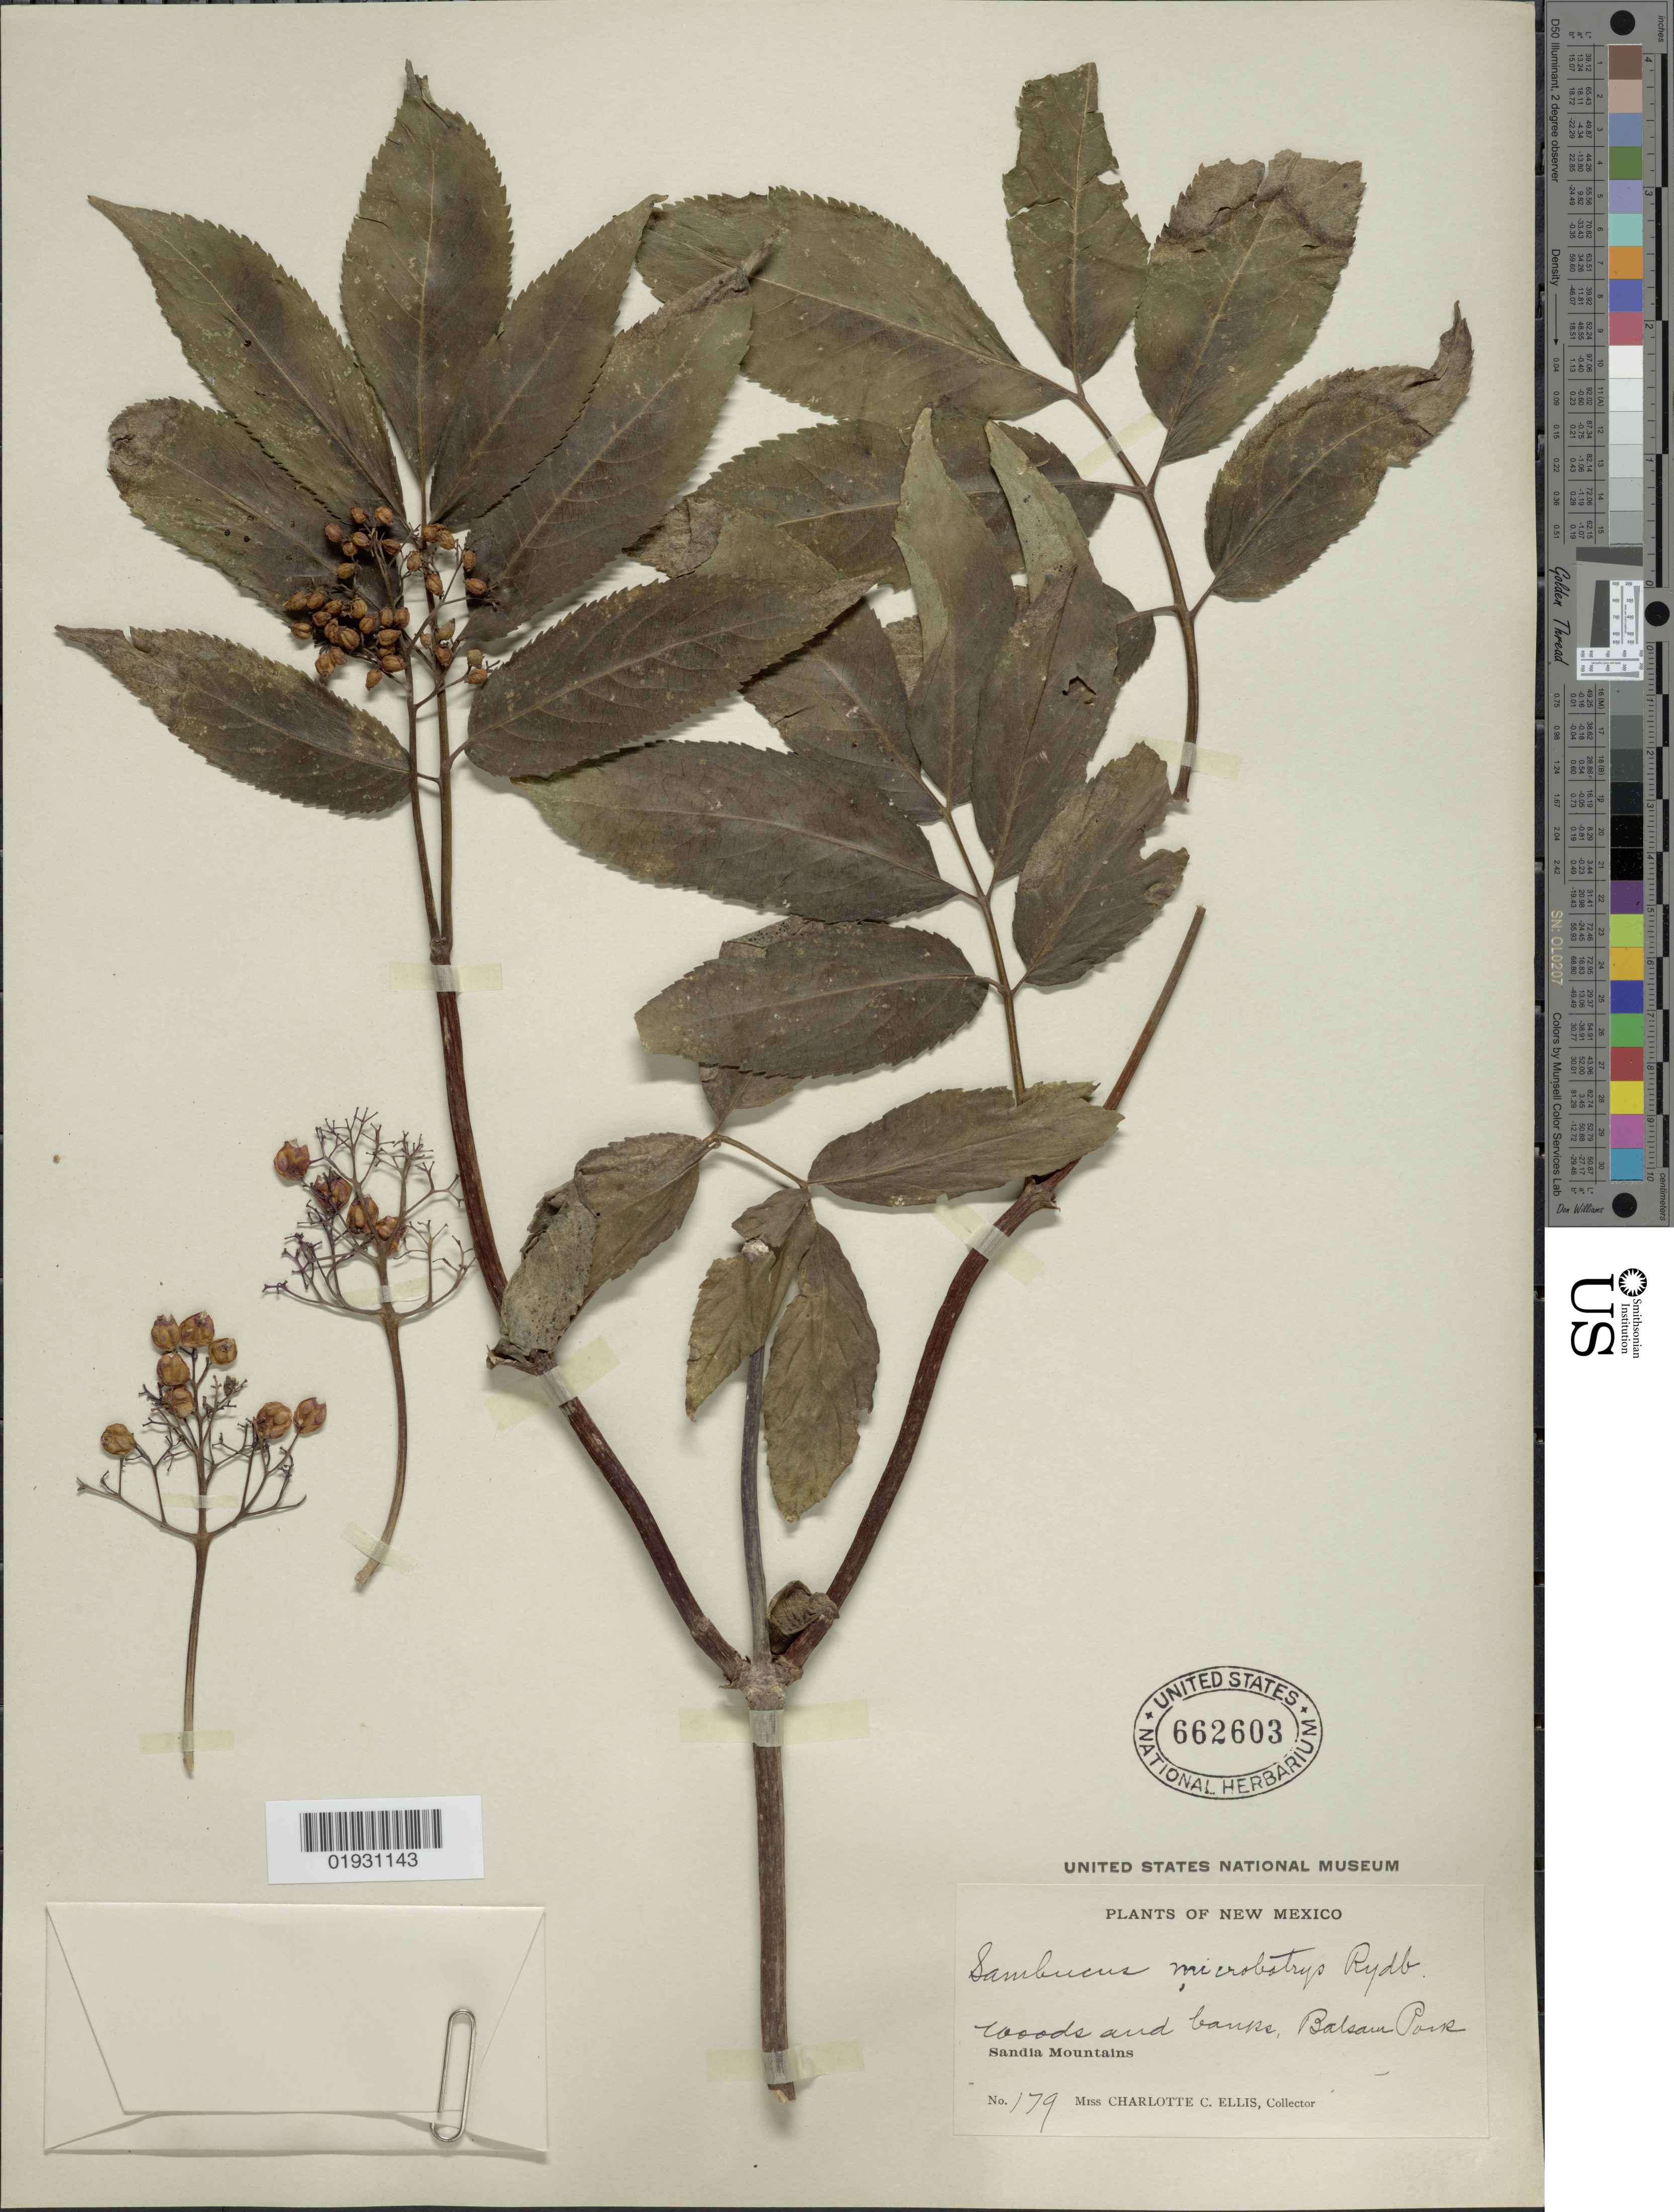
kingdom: Plantae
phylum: Tracheophyta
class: Magnoliopsida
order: Dipsacales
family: Viburnaceae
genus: Sambucus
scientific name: Sambucus microbotrys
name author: Rydb.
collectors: C. C. Ellis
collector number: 179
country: United States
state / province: New Mexico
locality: Balsam Park. Sandia Mountains.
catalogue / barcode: US 662603